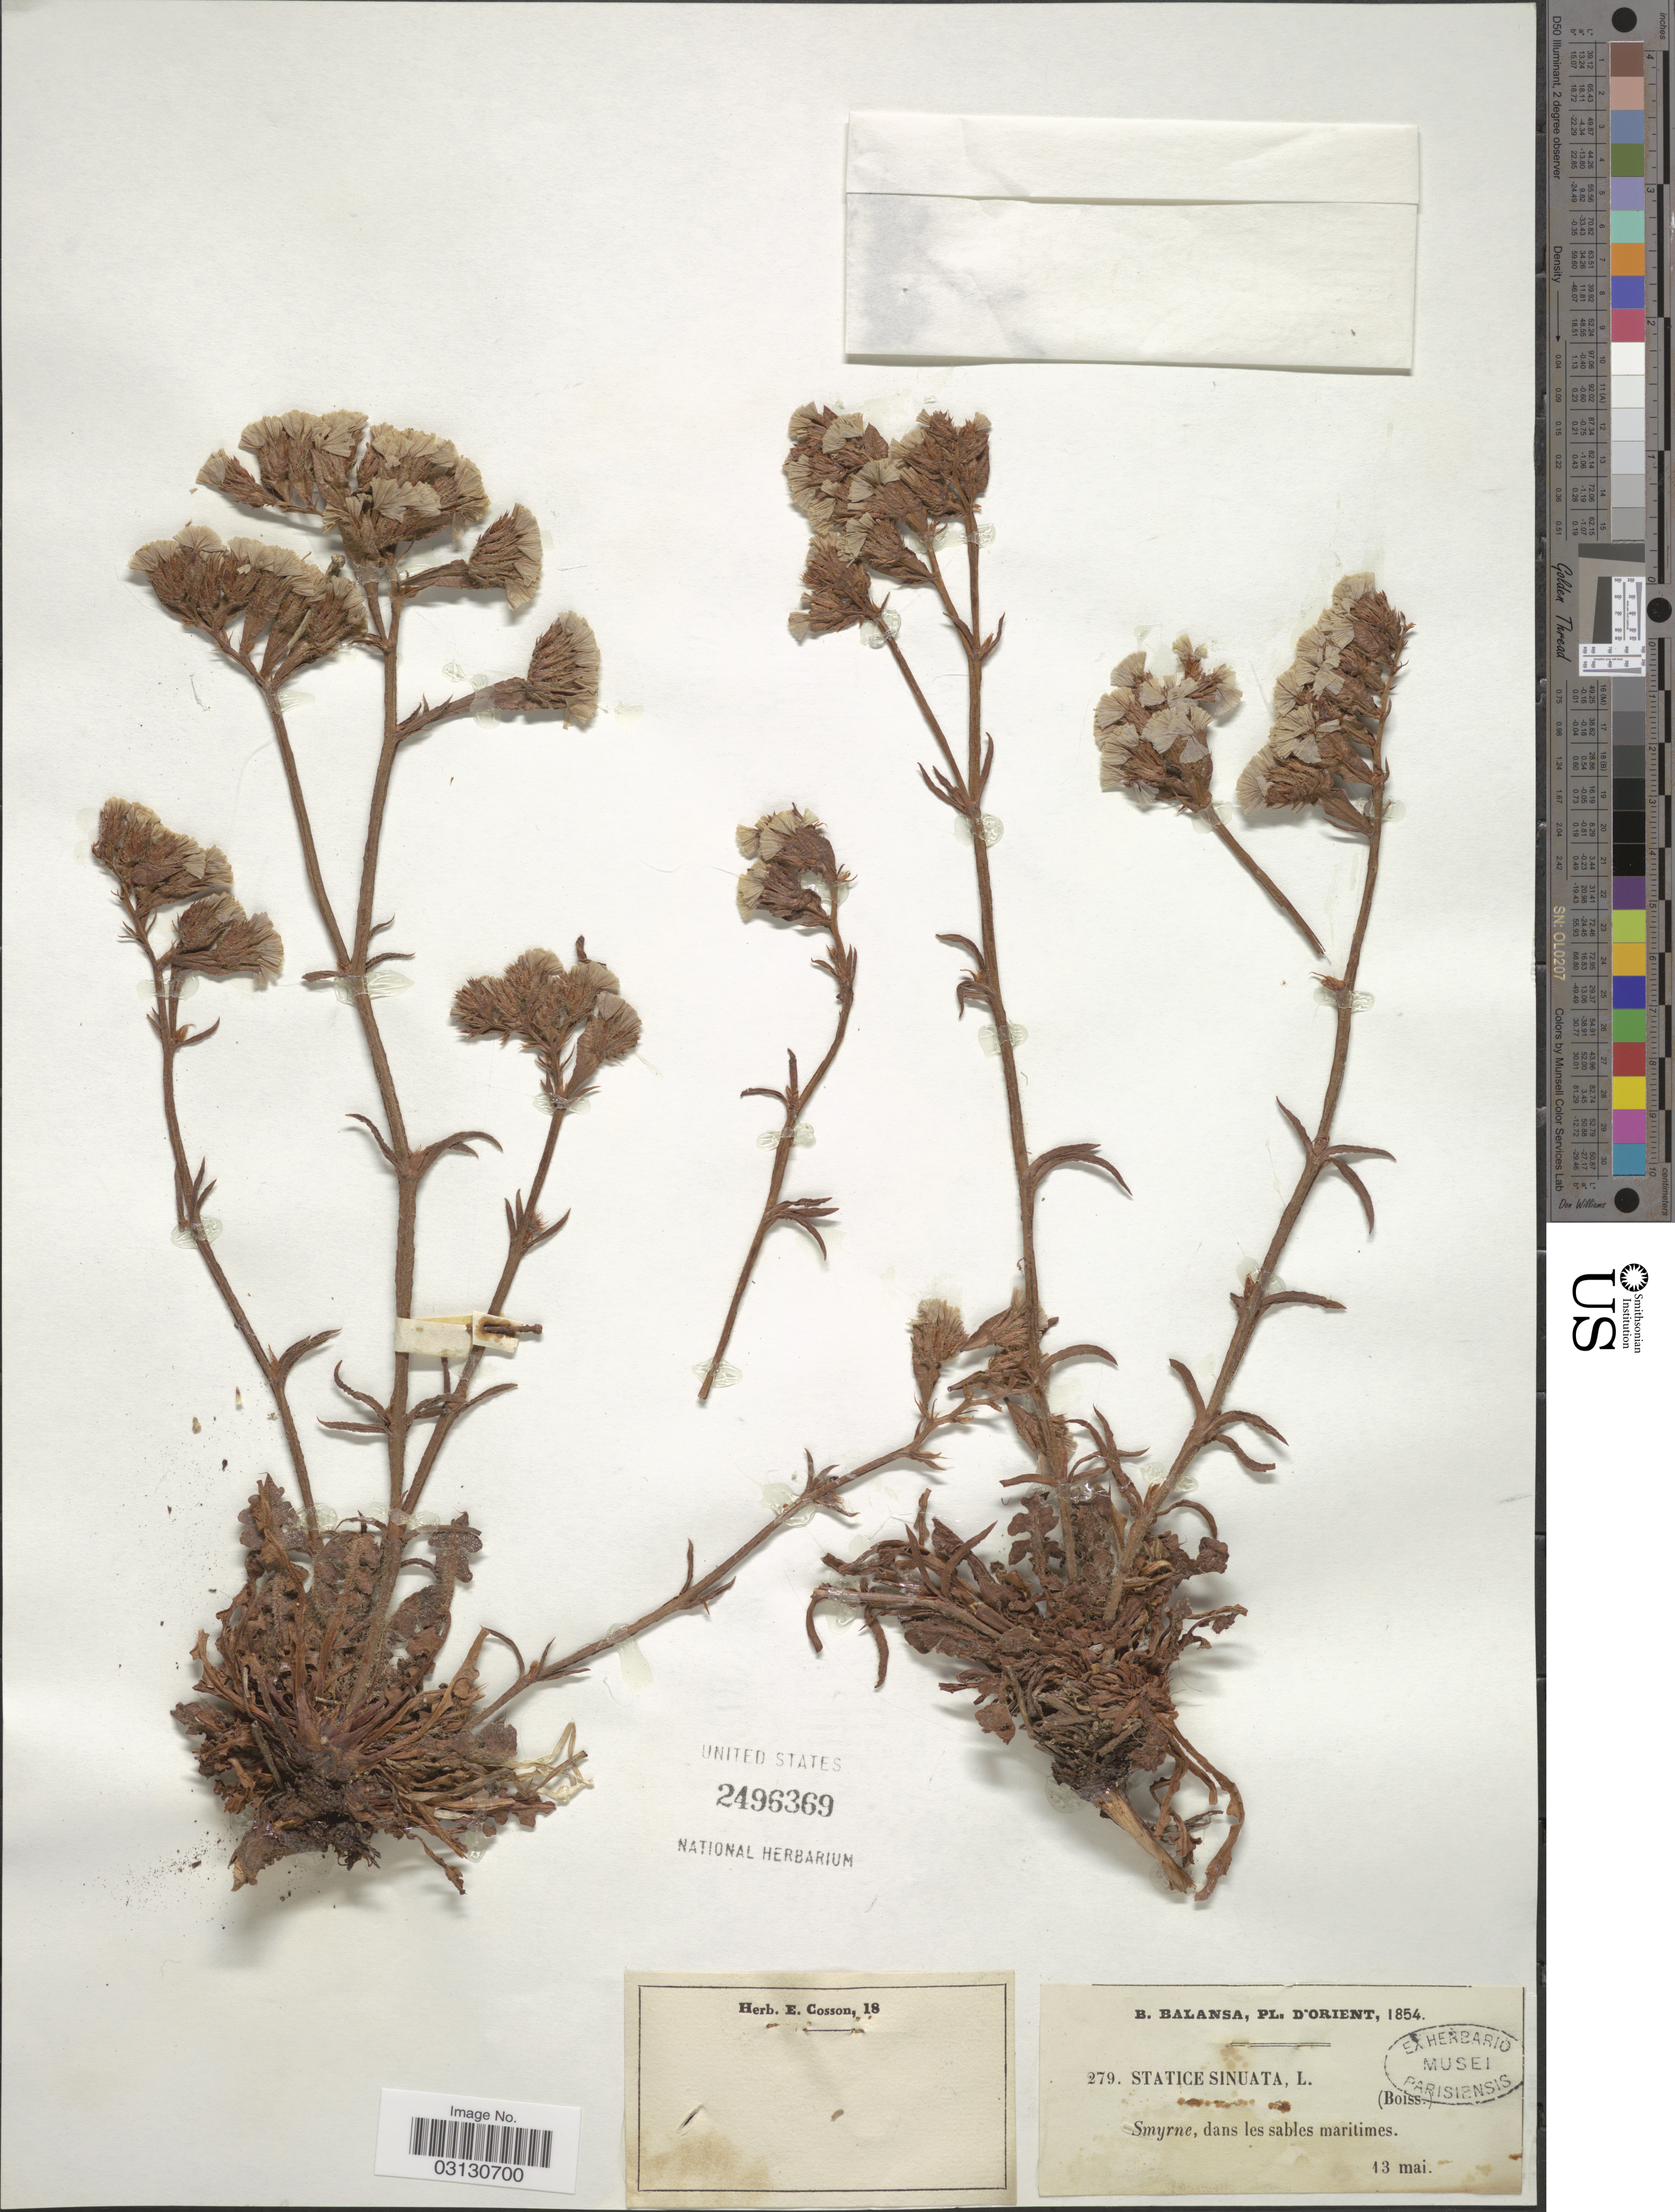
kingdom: Plantae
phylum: Tracheophyta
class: Magnoliopsida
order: Caryophyllales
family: Plumbaginaceae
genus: Limonium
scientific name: Limonium sinuatum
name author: (L.) Mill.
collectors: B. Balansa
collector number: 279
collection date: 1854-05-13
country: Turkey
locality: D'Orient, Smyrne, dans les sables maritimes.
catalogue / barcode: US 2496369